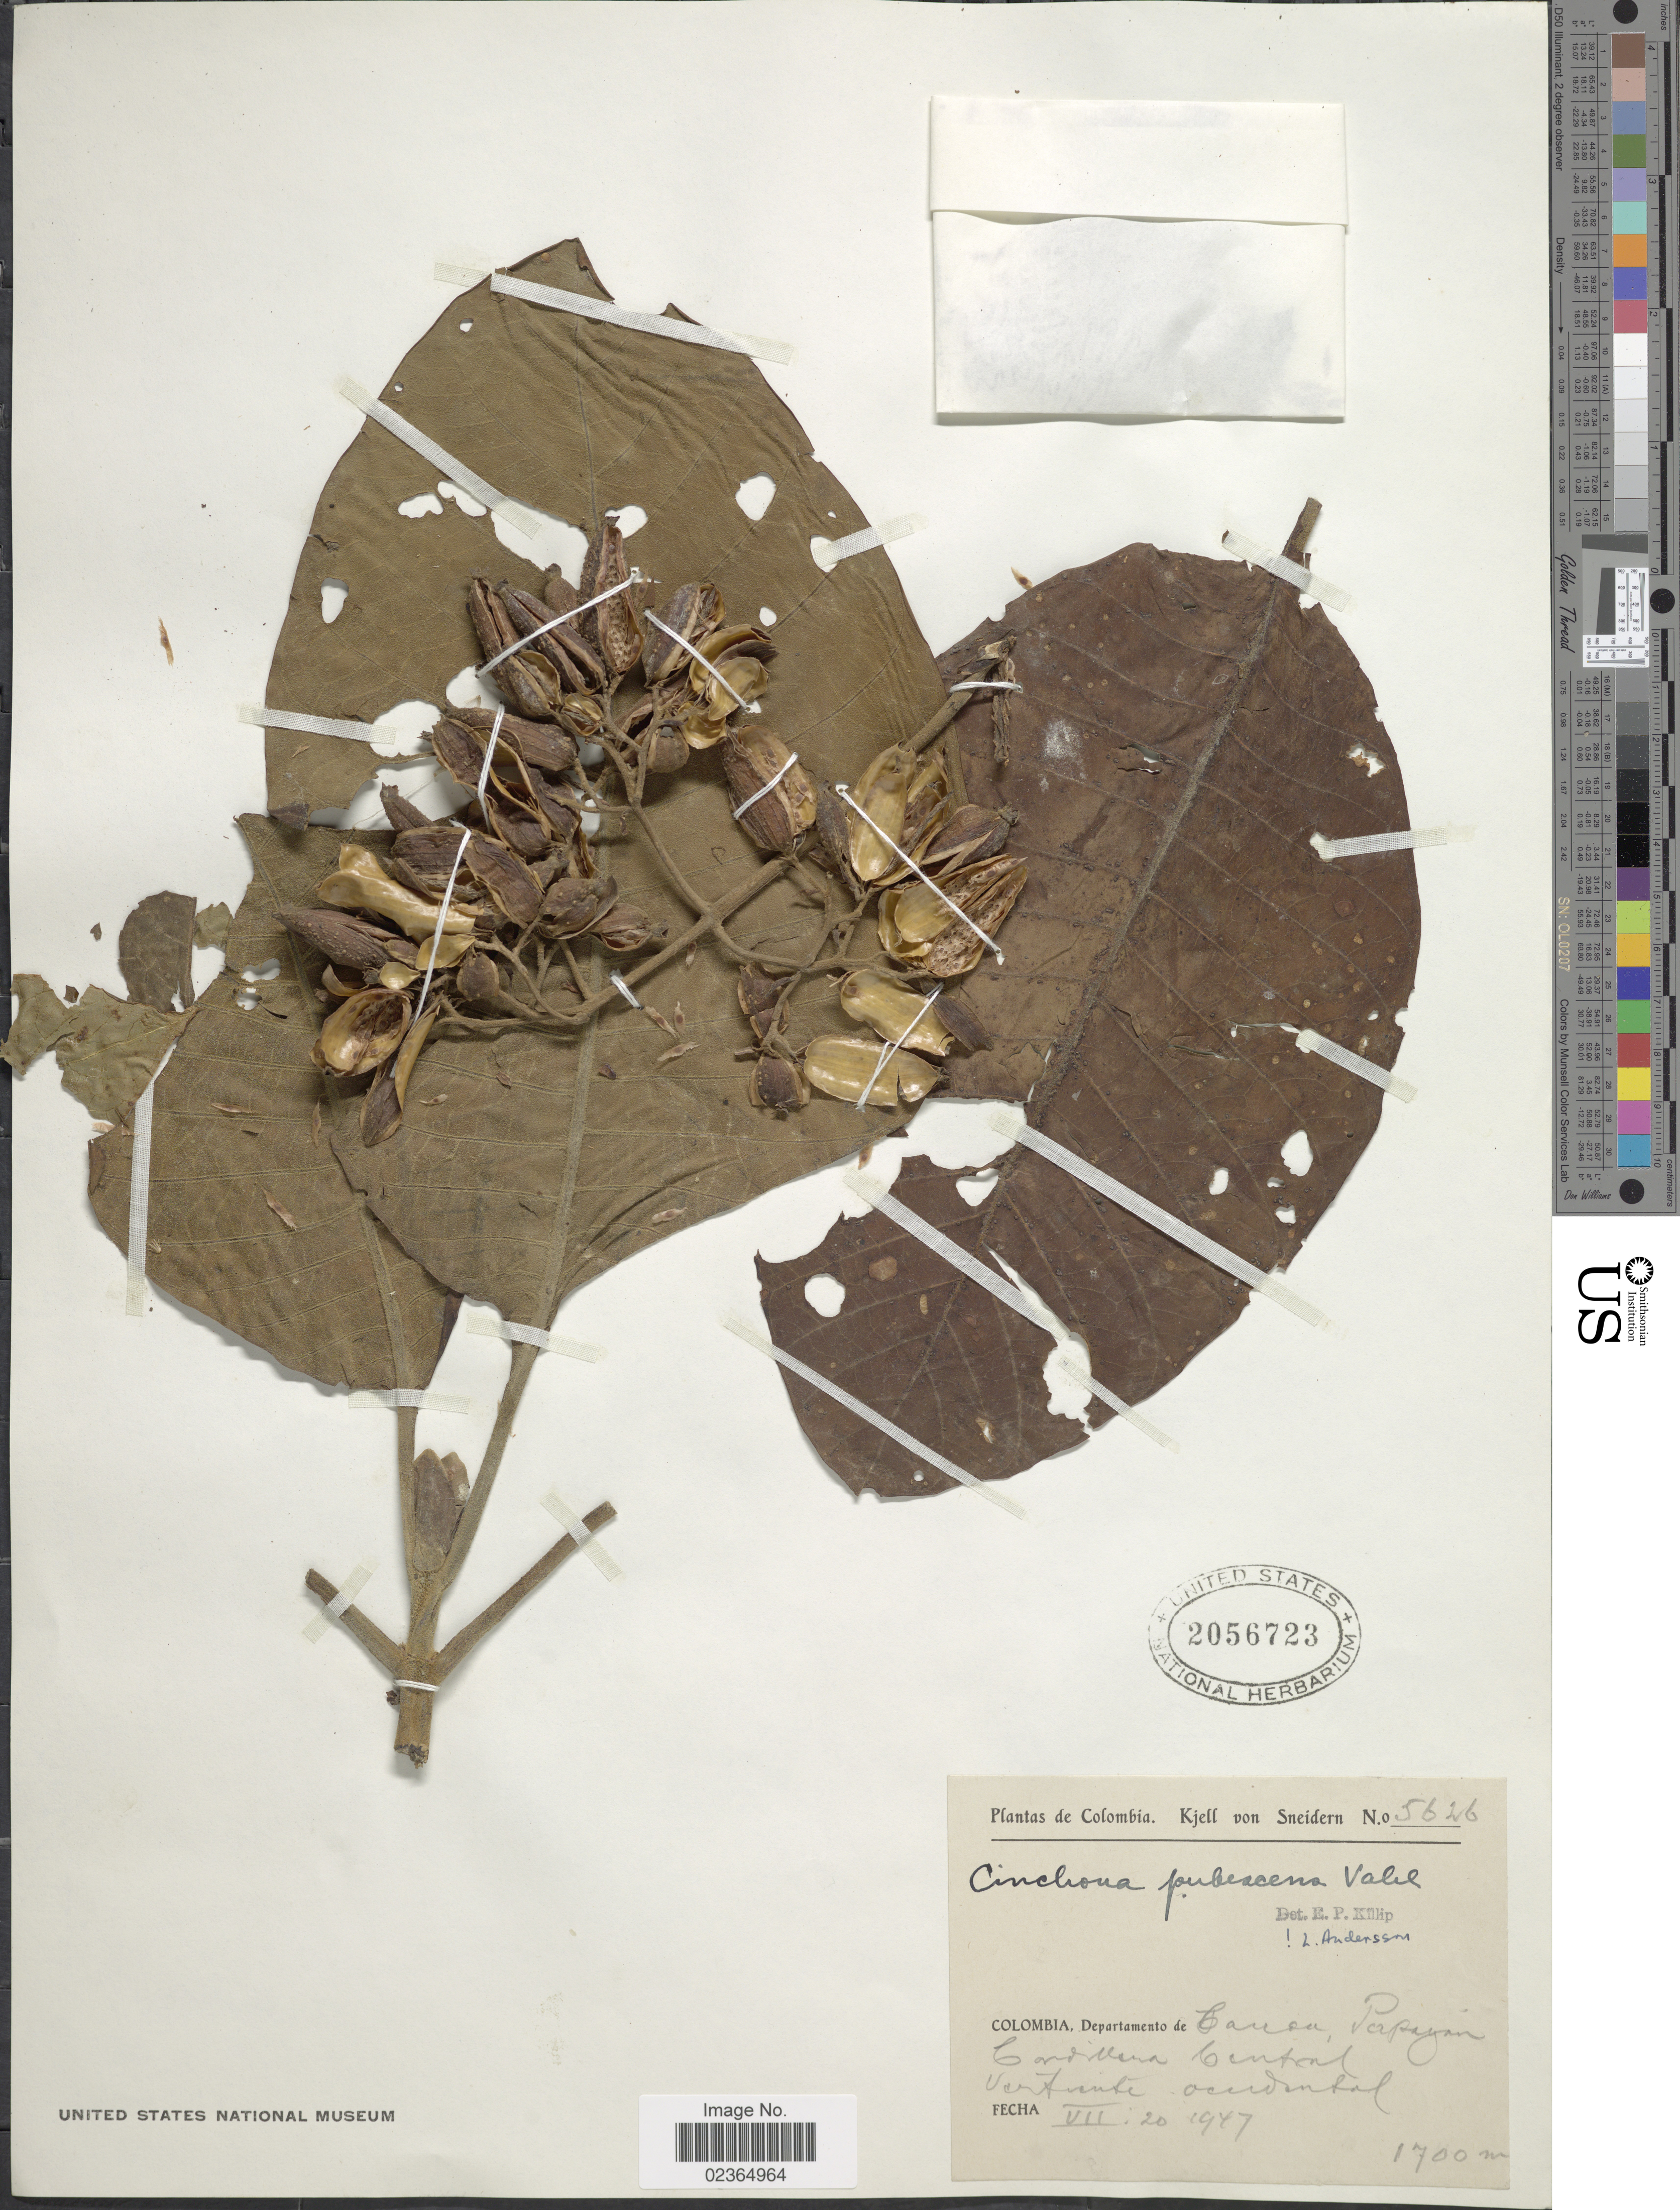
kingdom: Plantae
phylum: Tracheophyta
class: Magnoliopsida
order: Gentianales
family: Rubiaceae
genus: Cinchona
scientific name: Cinchona pubescens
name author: Vahl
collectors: K. von Sneidern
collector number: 5626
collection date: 1947-07-20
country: Colombia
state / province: Cauca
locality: Popayan. Cordillera Central vertiente occidental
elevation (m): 1700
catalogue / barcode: US 2056723